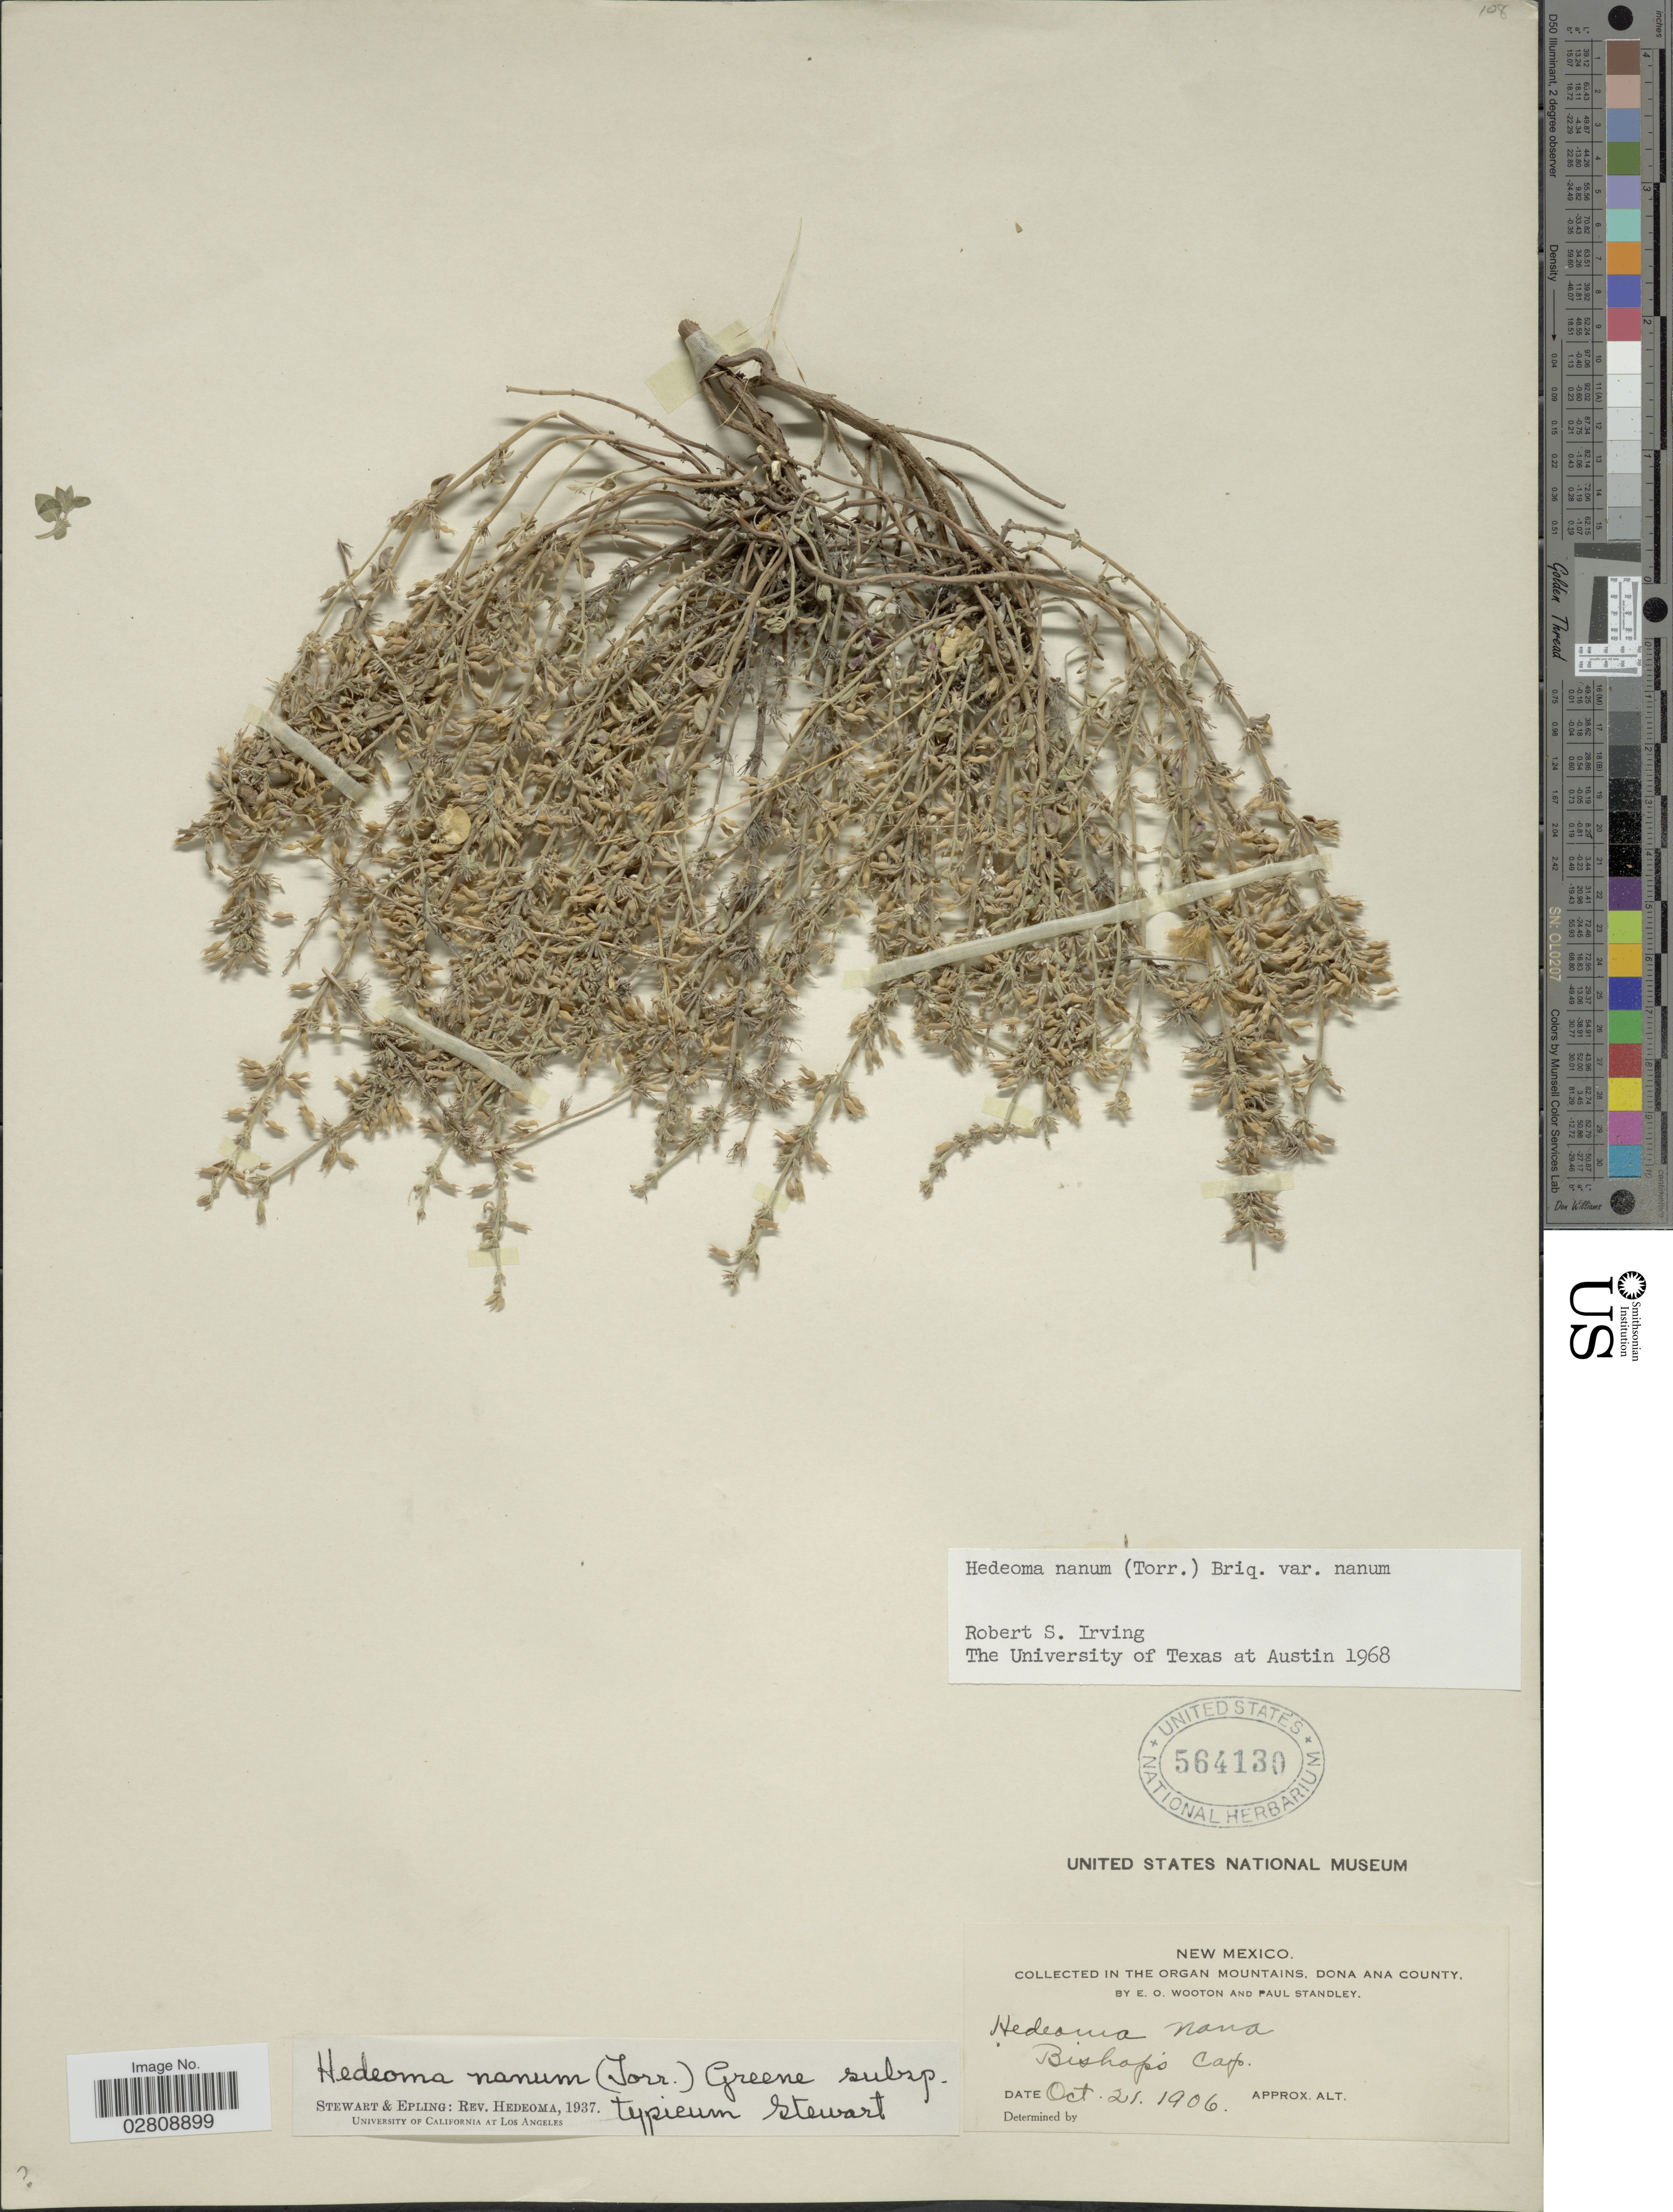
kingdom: Plantae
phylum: Tracheophyta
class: Magnoliopsida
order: Lamiales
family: Lamiaceae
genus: Hedeoma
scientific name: Hedeoma nana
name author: (Torr.) Briq.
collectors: E. O. Wooton & P. C. Standley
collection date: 1906-10-21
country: United States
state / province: New Mexico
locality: Organ Mountains, Dona Ana County. Bishop's Cap.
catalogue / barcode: US 564130